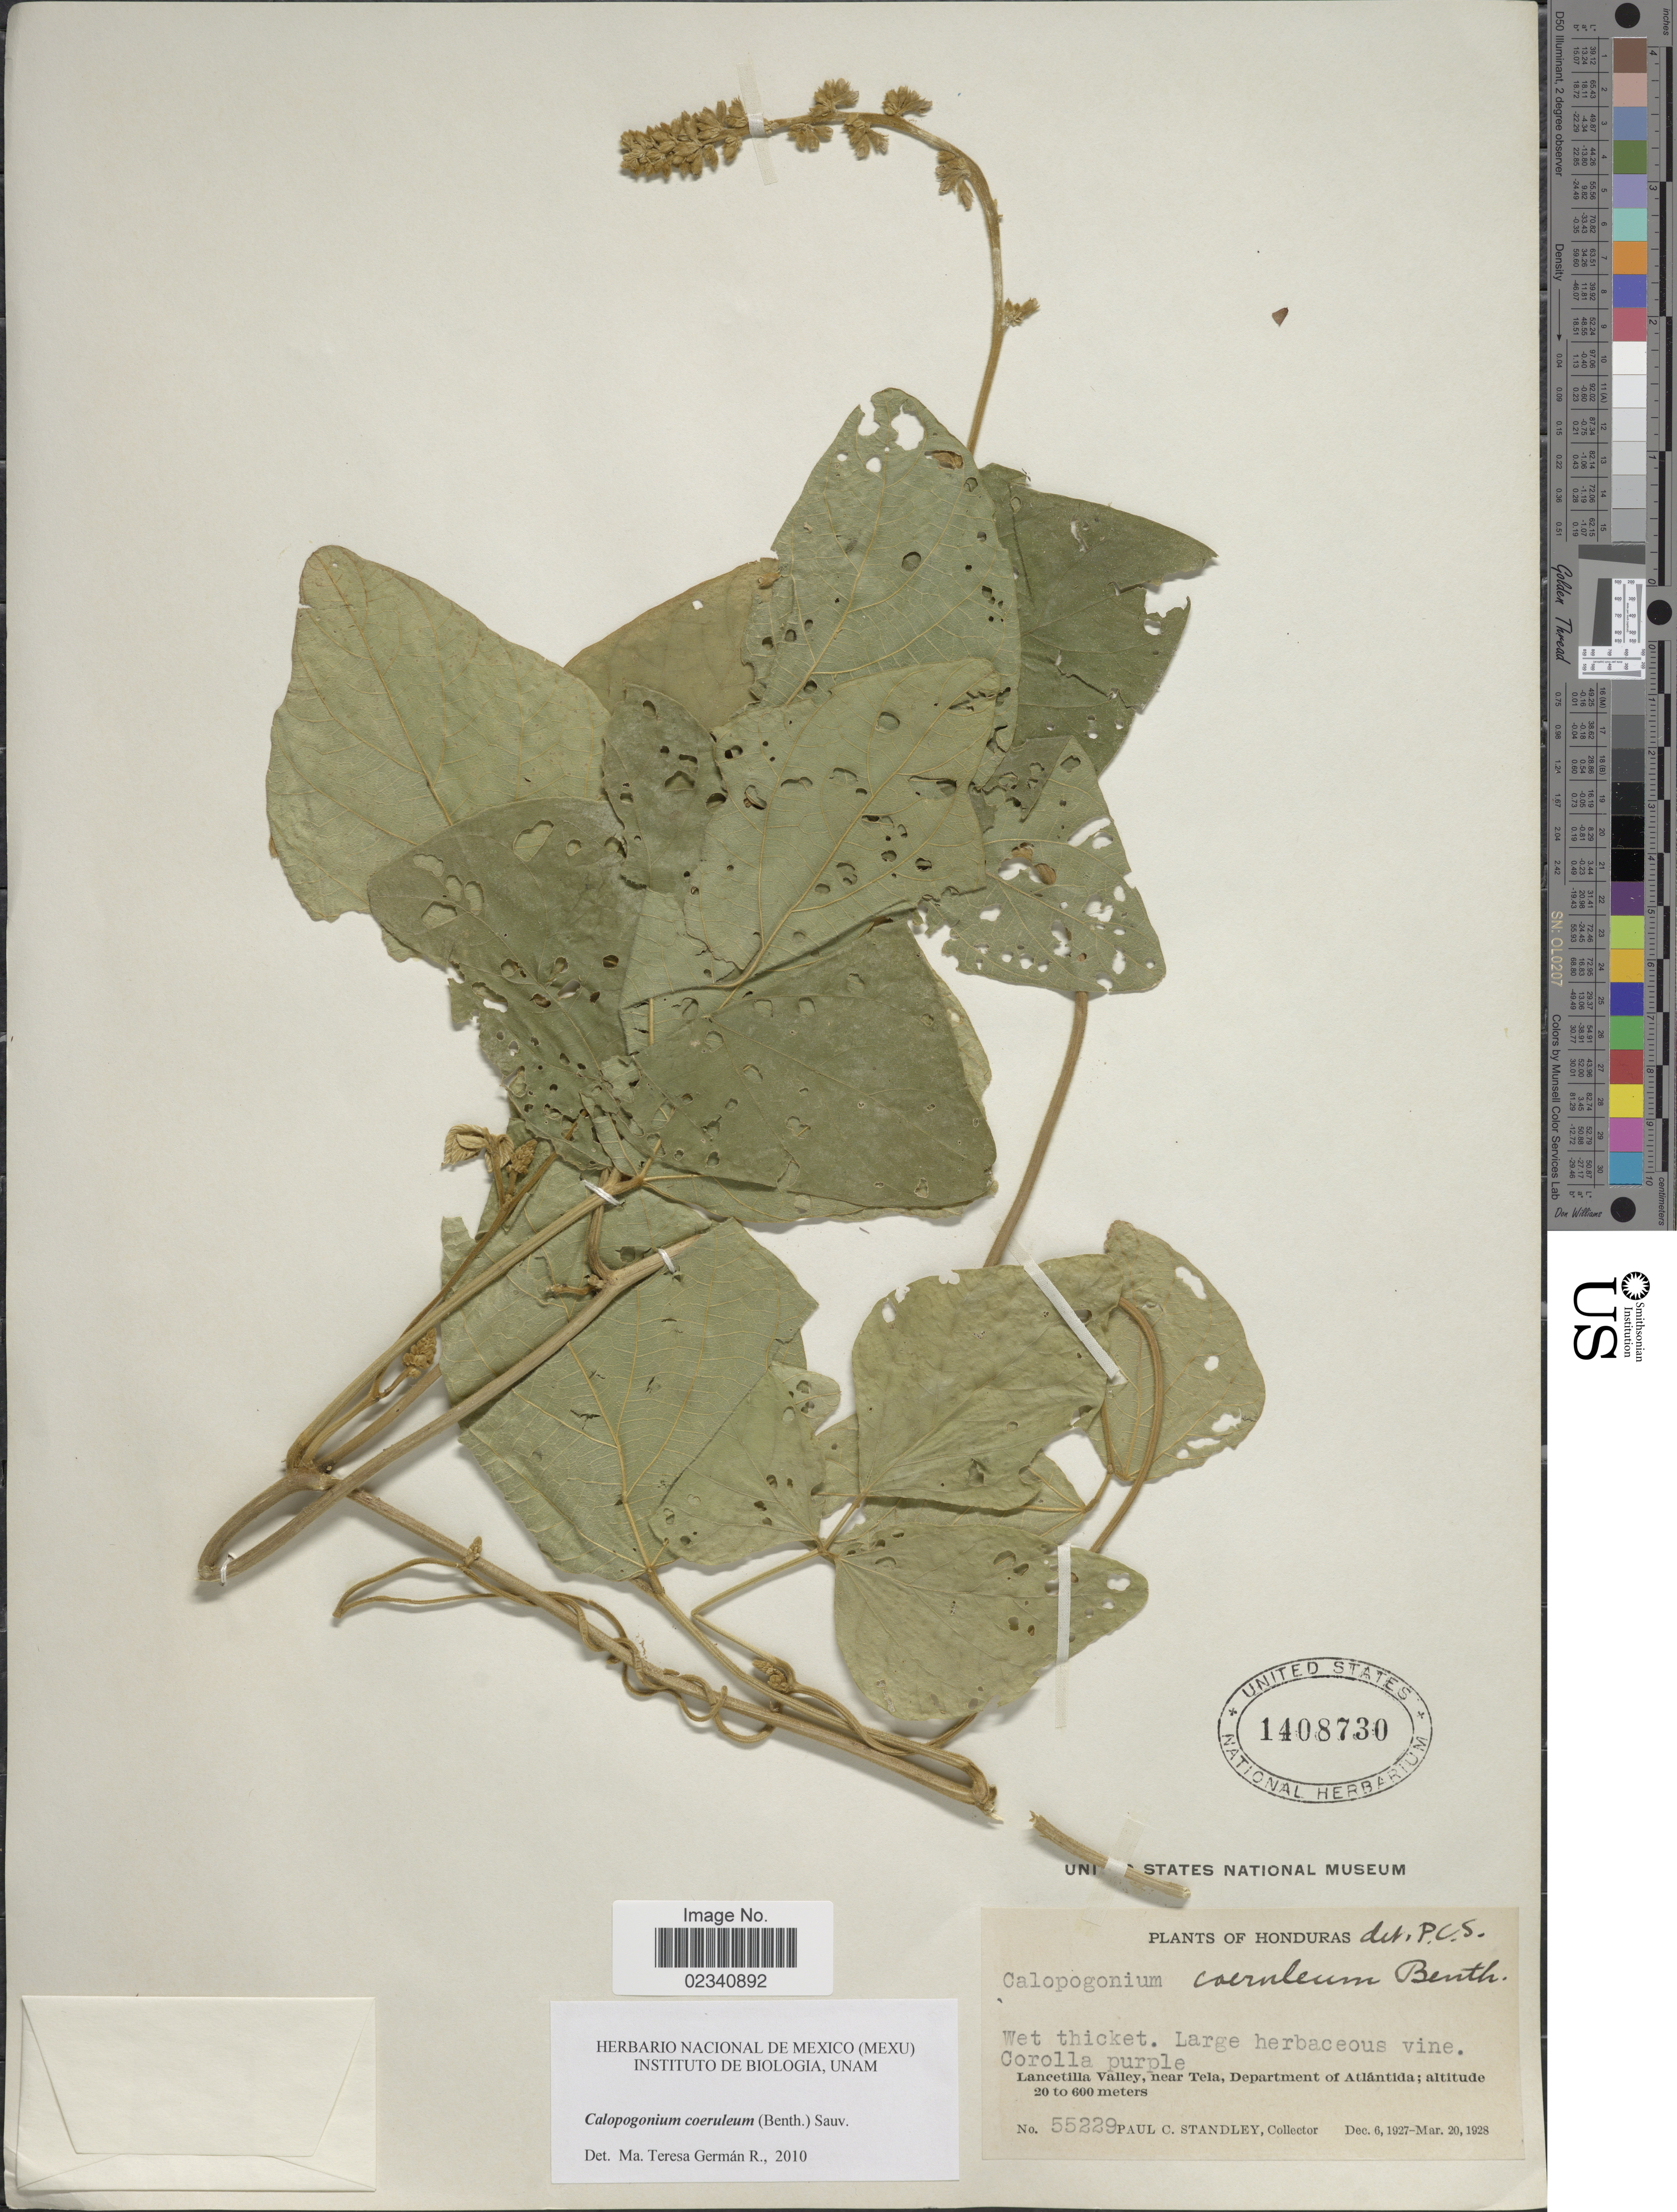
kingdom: Plantae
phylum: Tracheophyta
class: Magnoliopsida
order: Fabales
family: Fabaceae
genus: Calopogonium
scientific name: Calopogonium caeruleum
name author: (Benth.) C. Wright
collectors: P. C. Standley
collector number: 55229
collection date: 1927-12-06/1928-03-20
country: Honduras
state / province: Atlántida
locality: Wet thicket. Lancetilla Valley, near Tela, Department of Atlantida. Honduras.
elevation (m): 20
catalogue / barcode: US 1408730